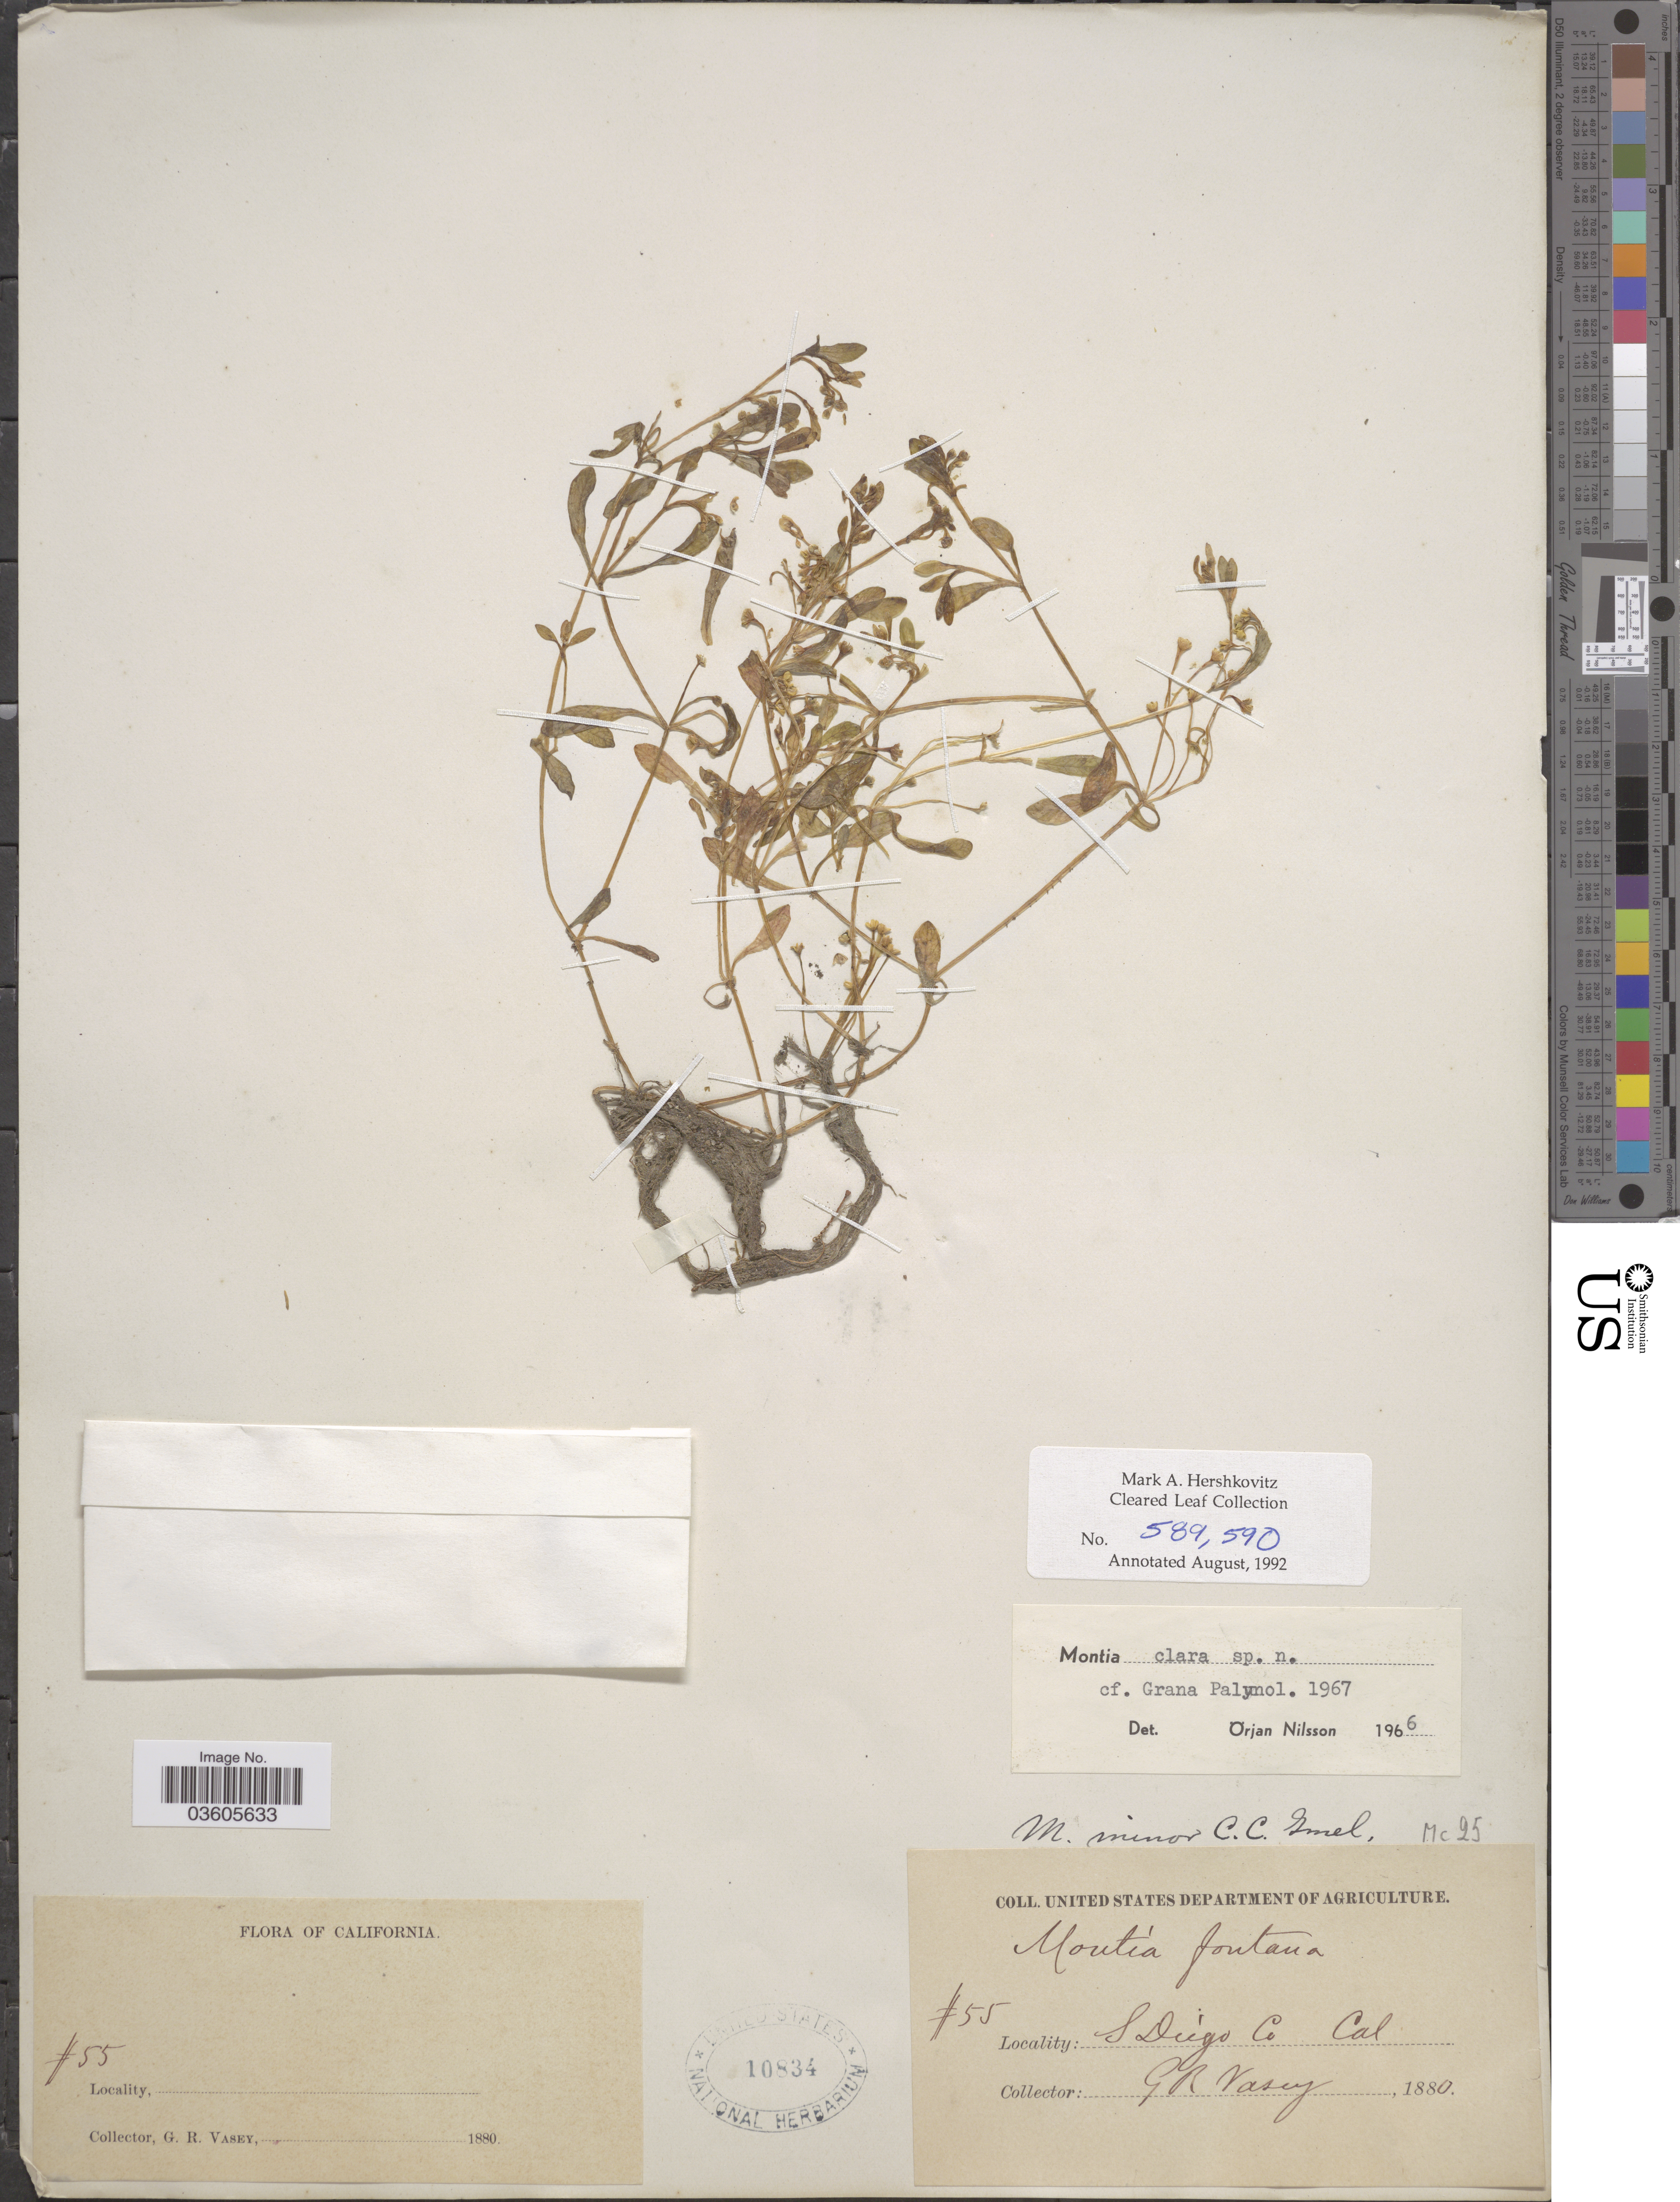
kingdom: Plantae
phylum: Tracheophyta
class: Magnoliopsida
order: Caryophyllales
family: Montiaceae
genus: Montia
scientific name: Montia fontana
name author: L.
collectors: G. R. Vasey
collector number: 55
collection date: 1880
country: United States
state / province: California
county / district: San Diego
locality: S Diego Co.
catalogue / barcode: US 10834